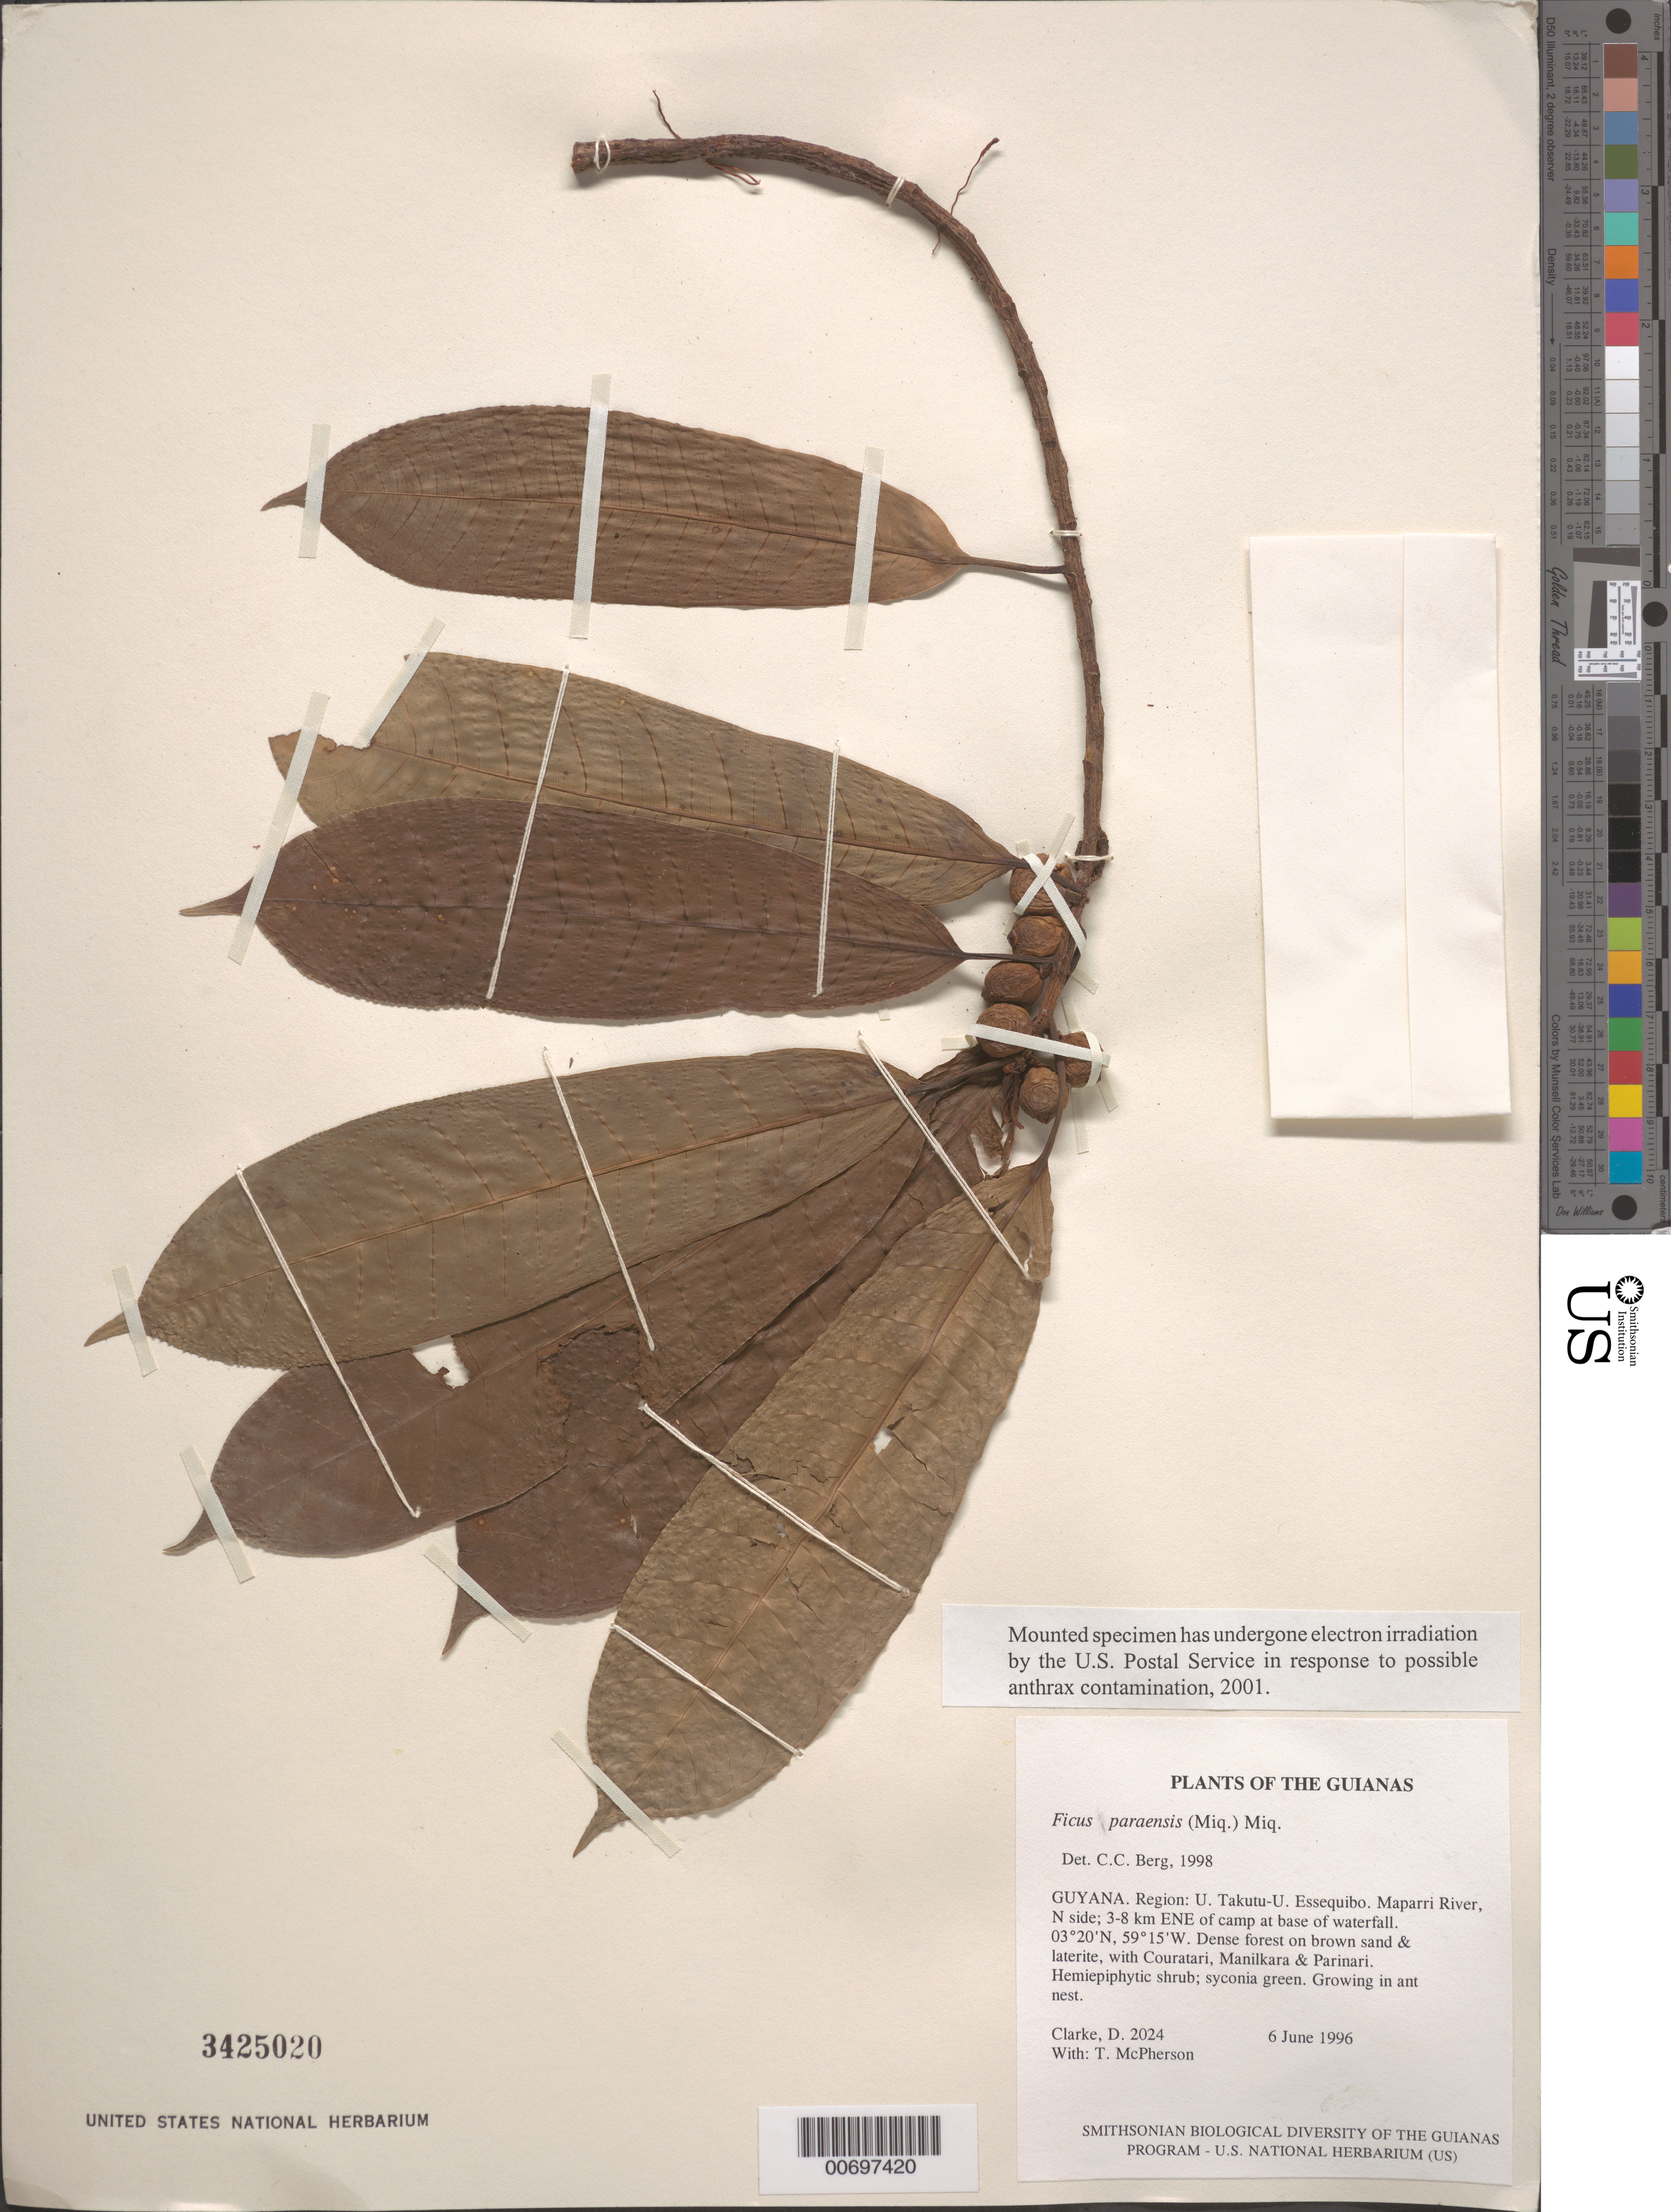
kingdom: Plantae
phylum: Tracheophyta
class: Magnoliopsida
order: Rosales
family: Moraceae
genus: Ficus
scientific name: Ficus paraensis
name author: (Miq.) Miq.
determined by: Berg, C. C.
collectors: H. D. Clarke & T. McPherson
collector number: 2024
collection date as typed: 6 June 1996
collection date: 1996-06-06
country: Guyana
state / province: U. Takutu-U. Essequibo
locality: Maparri River, N side; 3-8 km ENE of camp at base of waterfall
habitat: Dense forest on brown sand & laterite, with Couratari, Manilkara & Parinari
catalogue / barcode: US 3425020